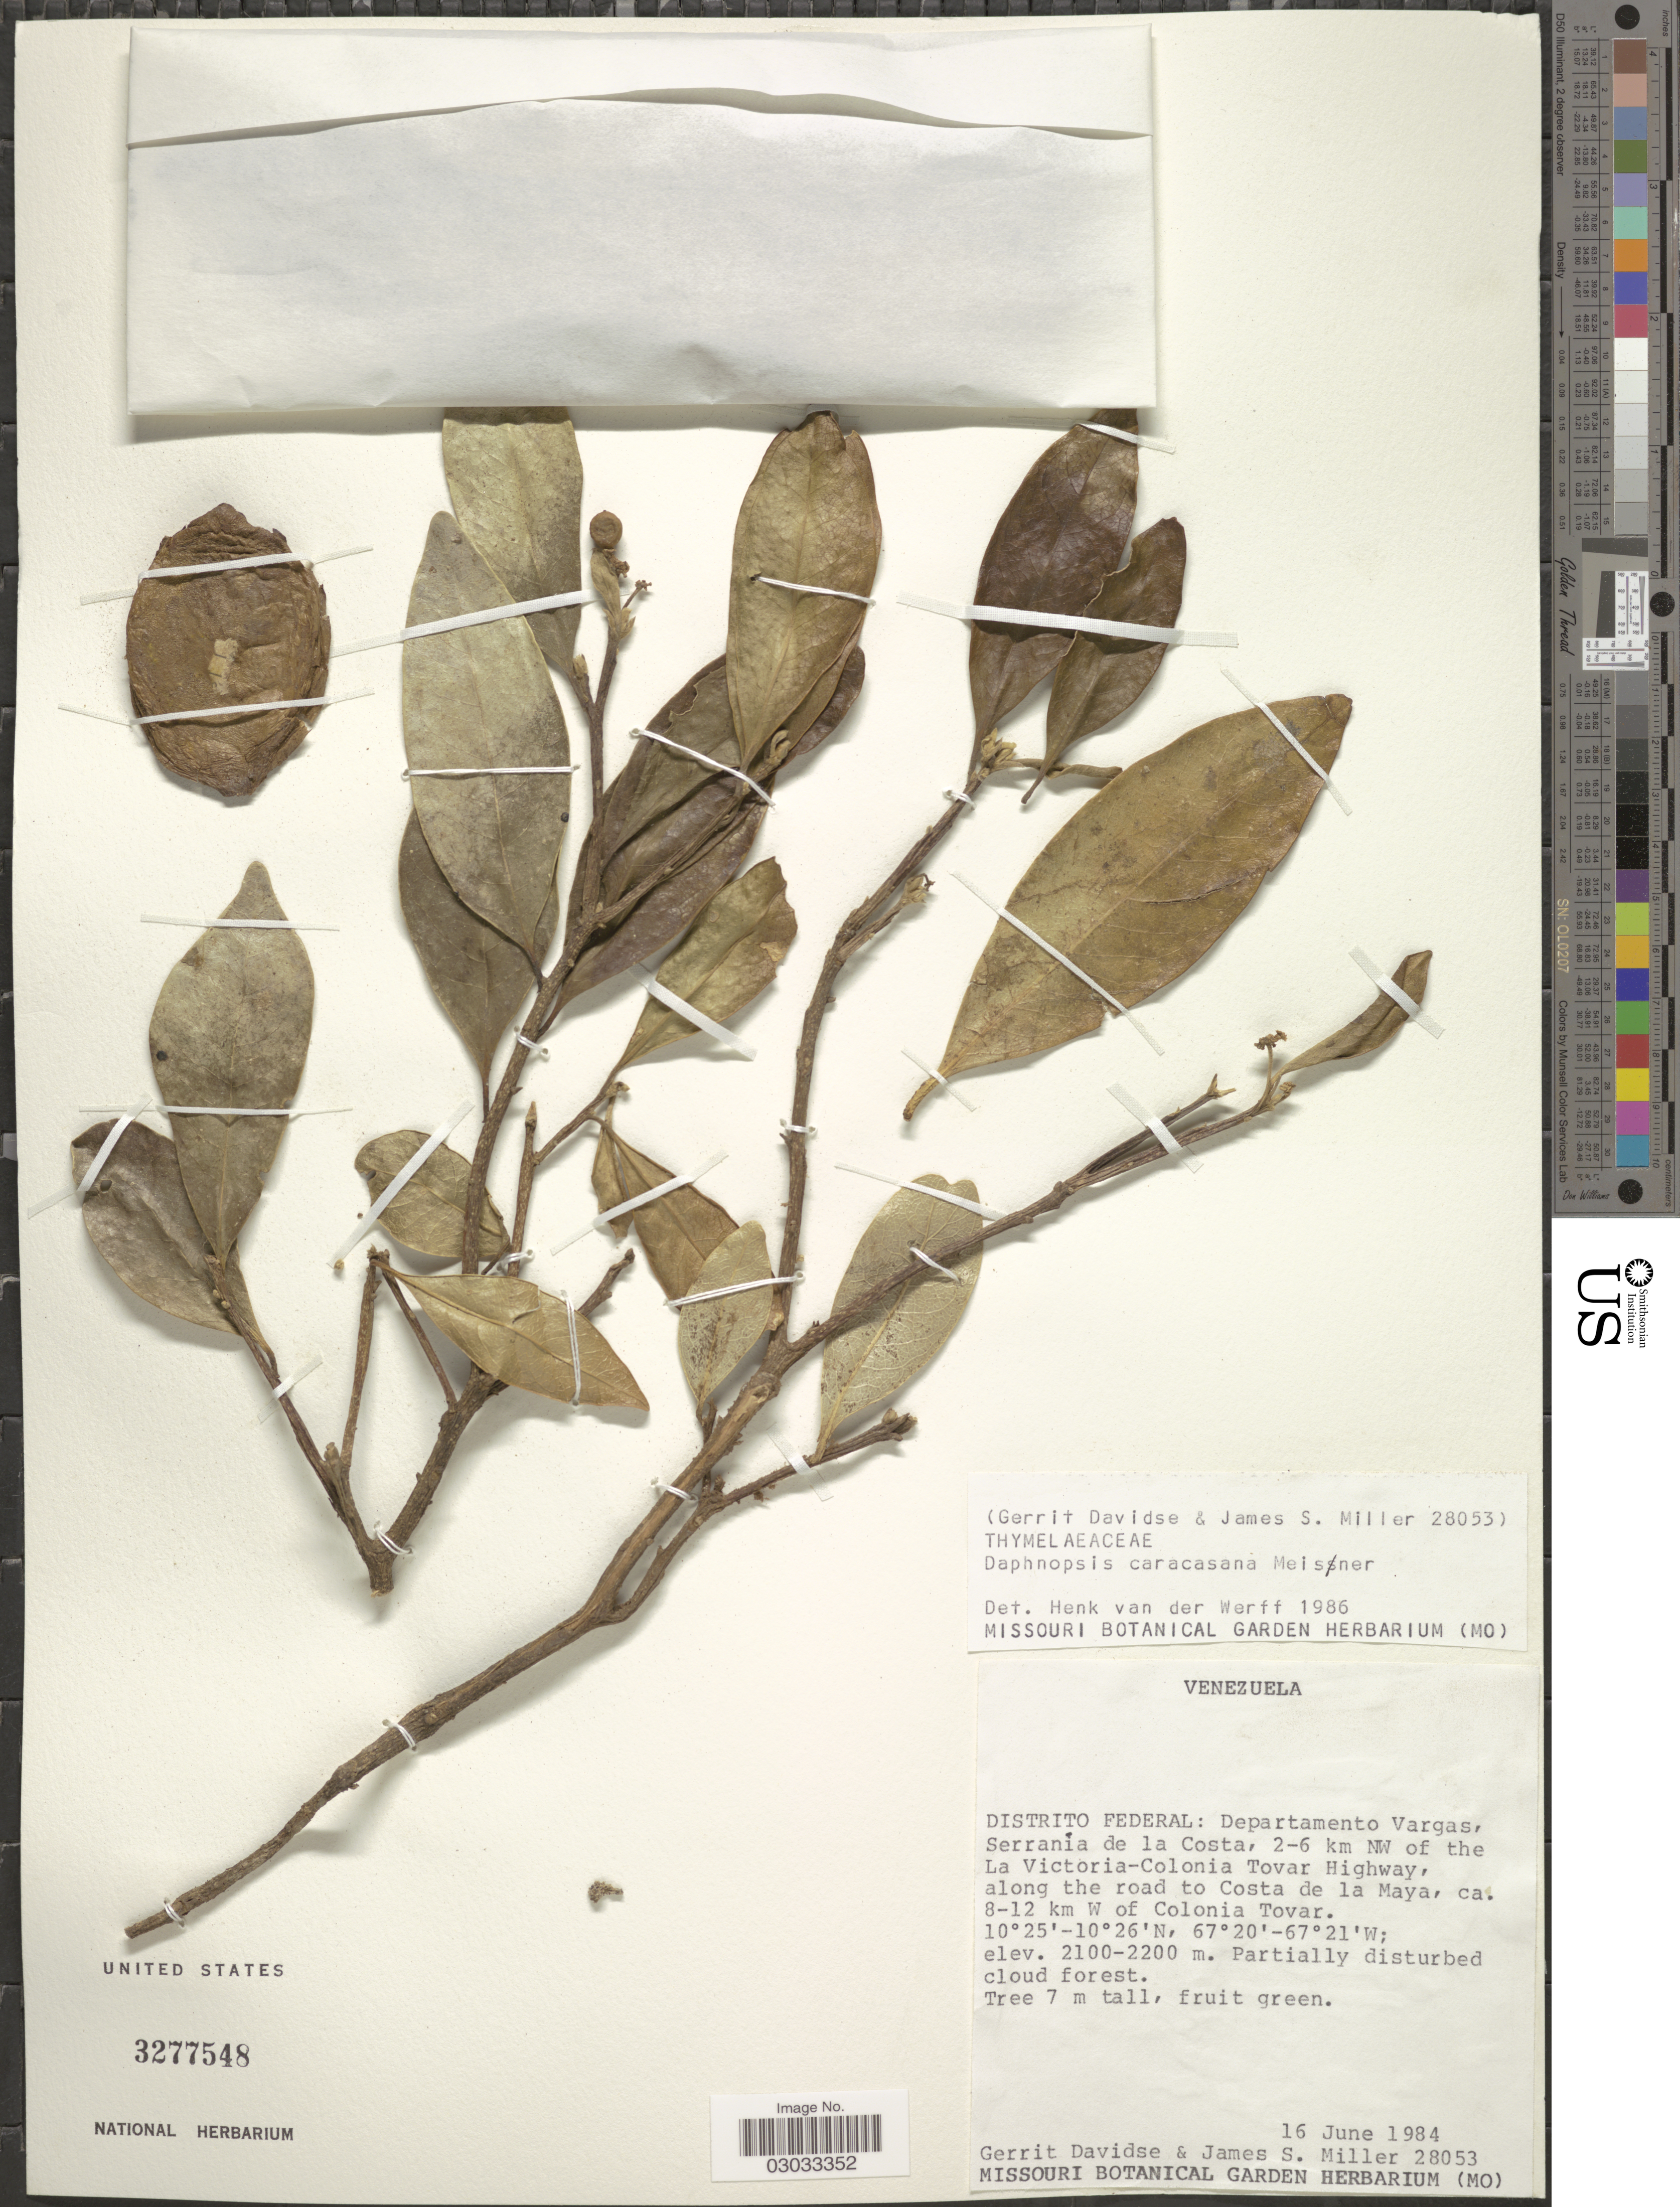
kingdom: Plantae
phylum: Tracheophyta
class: Magnoliopsida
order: Malvales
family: Thymelaeaceae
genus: Daphnopsis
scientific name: Daphnopsis caracasana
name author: Meisn.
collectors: G. Davidse & J. S. Miller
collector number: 28053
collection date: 1984-06-16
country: Venezuela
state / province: Vargas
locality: Distrito Federal: Departamento Vargas, Serranía de la Costa, 2-6 km NW of the La Victoria-Colonia Tovar Highway, along the road to Costa de la Maya, ca. 8-12 km W of Colonia Tovar.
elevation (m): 2100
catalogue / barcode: US 3277548